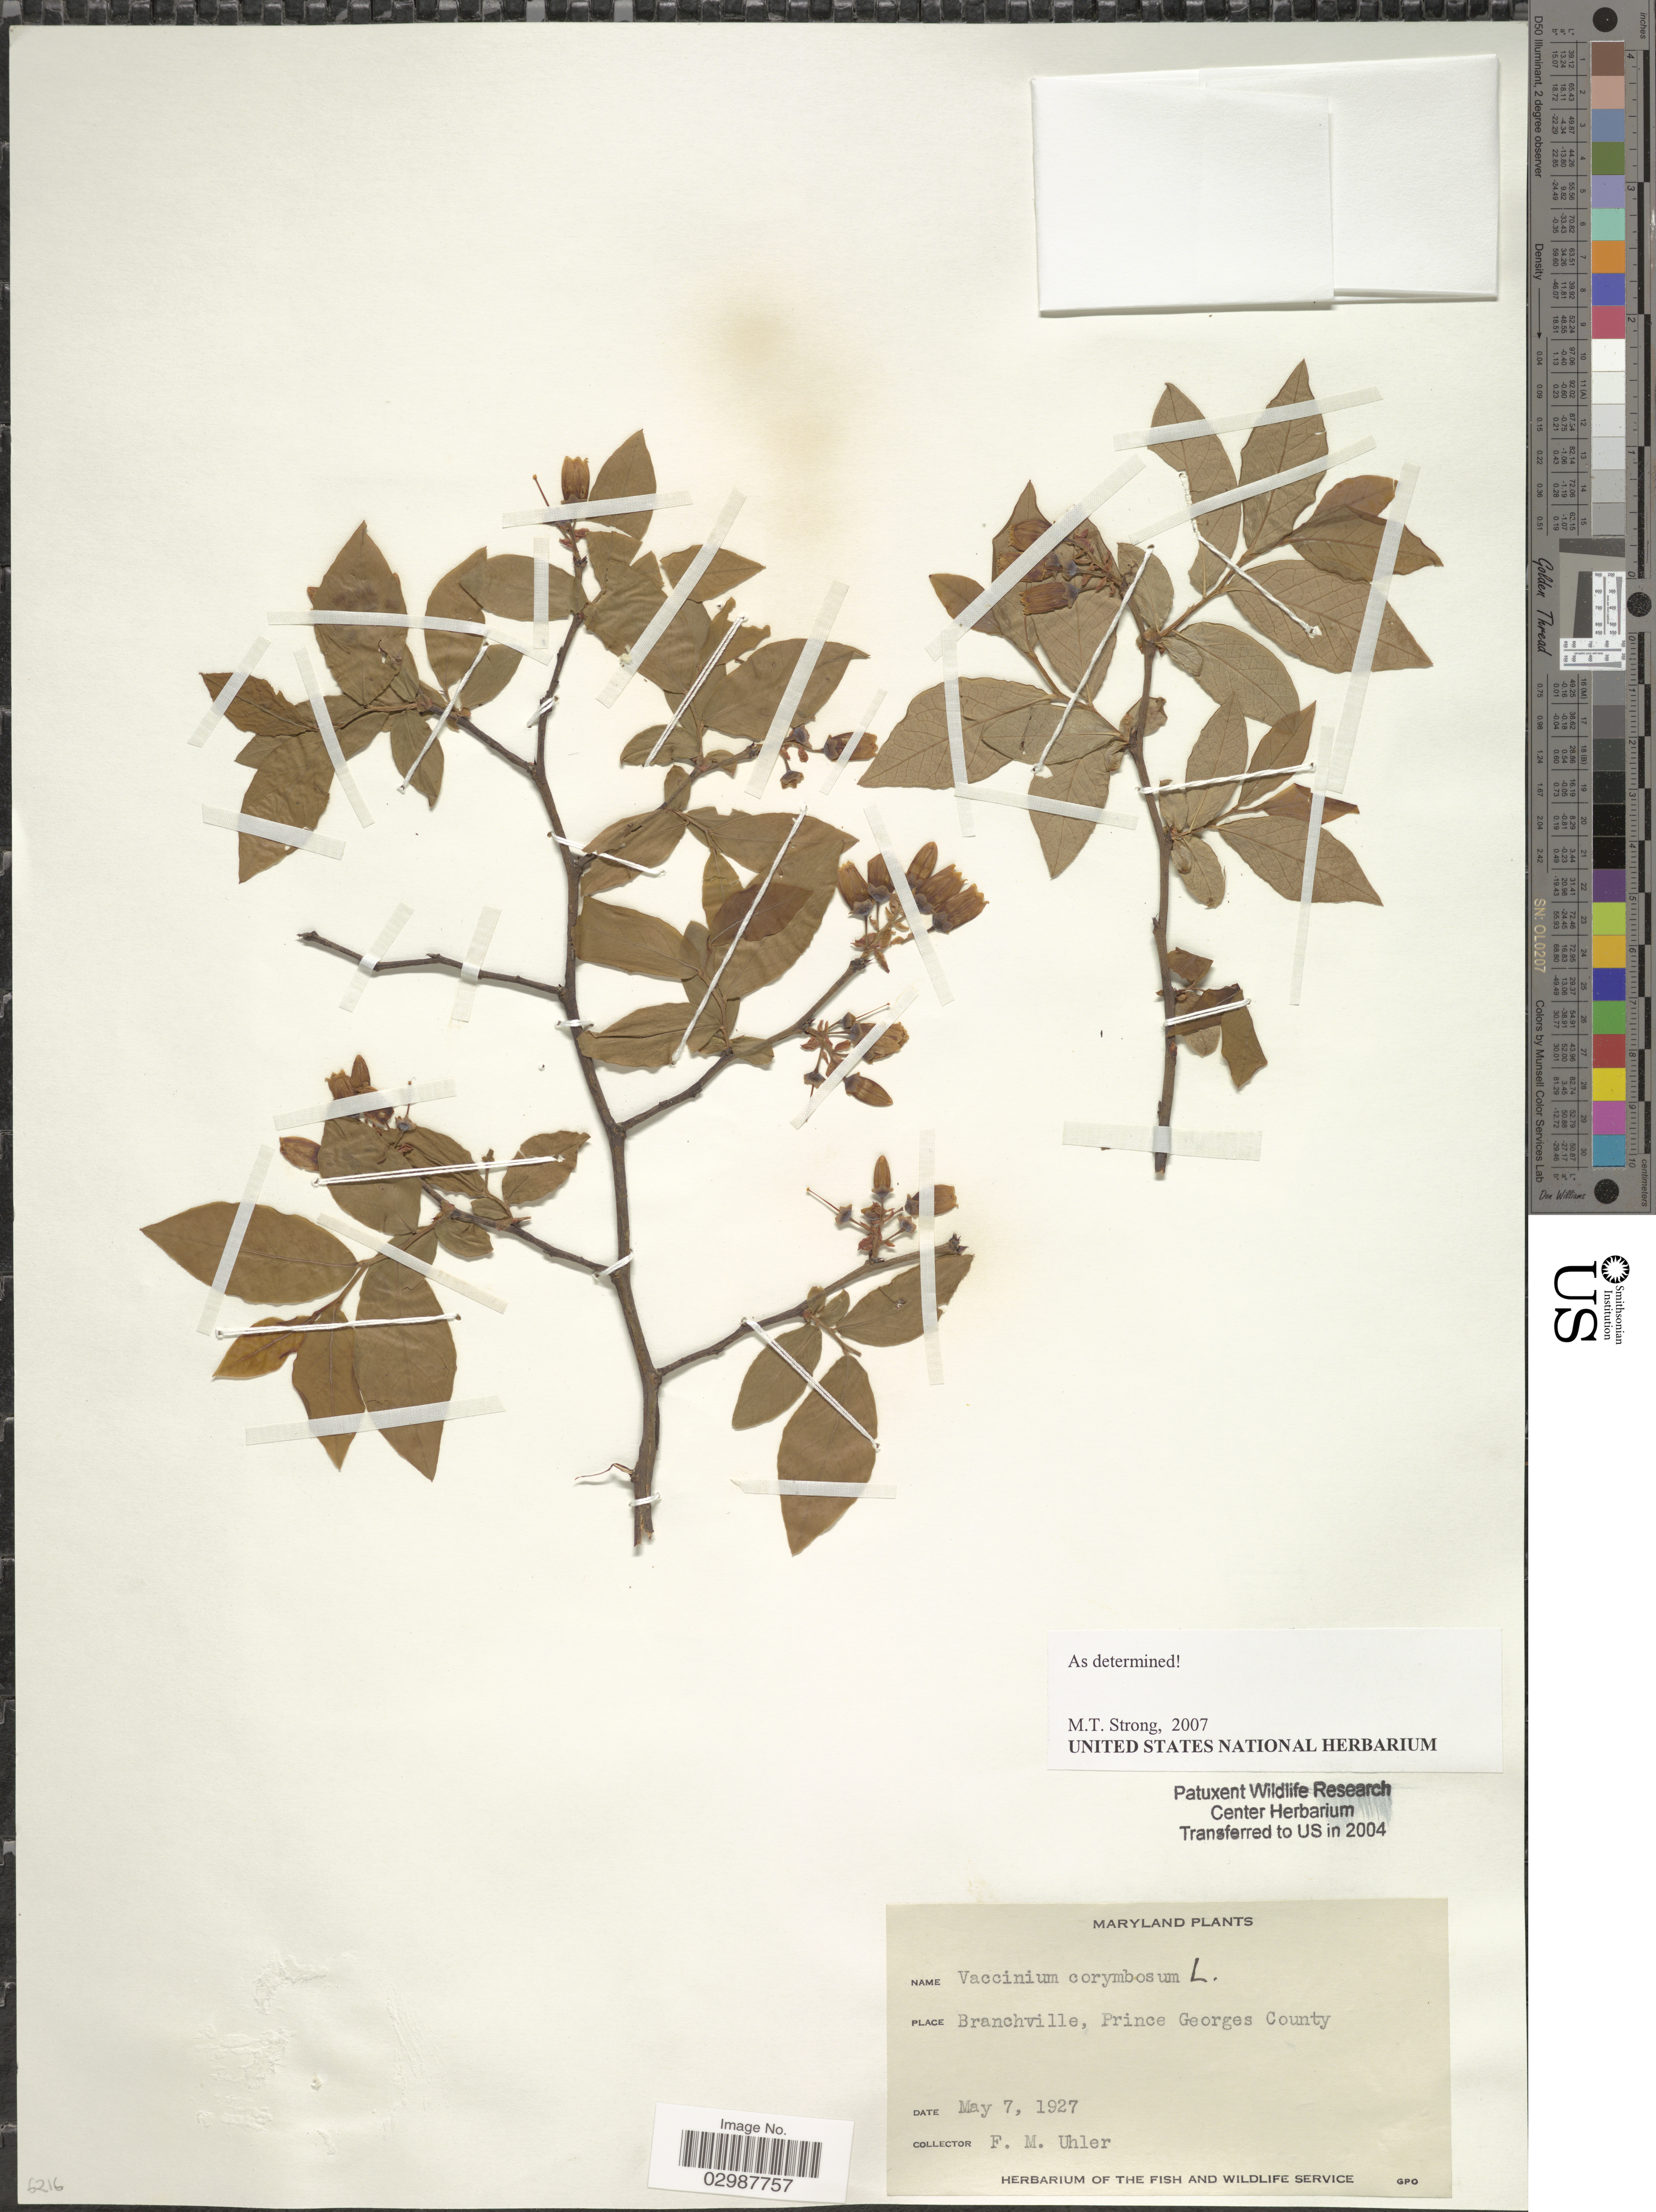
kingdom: Plantae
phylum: Tracheophyta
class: Magnoliopsida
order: Ericales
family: Ericaceae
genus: Vaccinium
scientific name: Vaccinium corymbosum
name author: L.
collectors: F. M. Uhler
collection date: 1927-05-07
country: United States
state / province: Maryland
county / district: Prince George's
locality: Branchville, Prince Georges County.